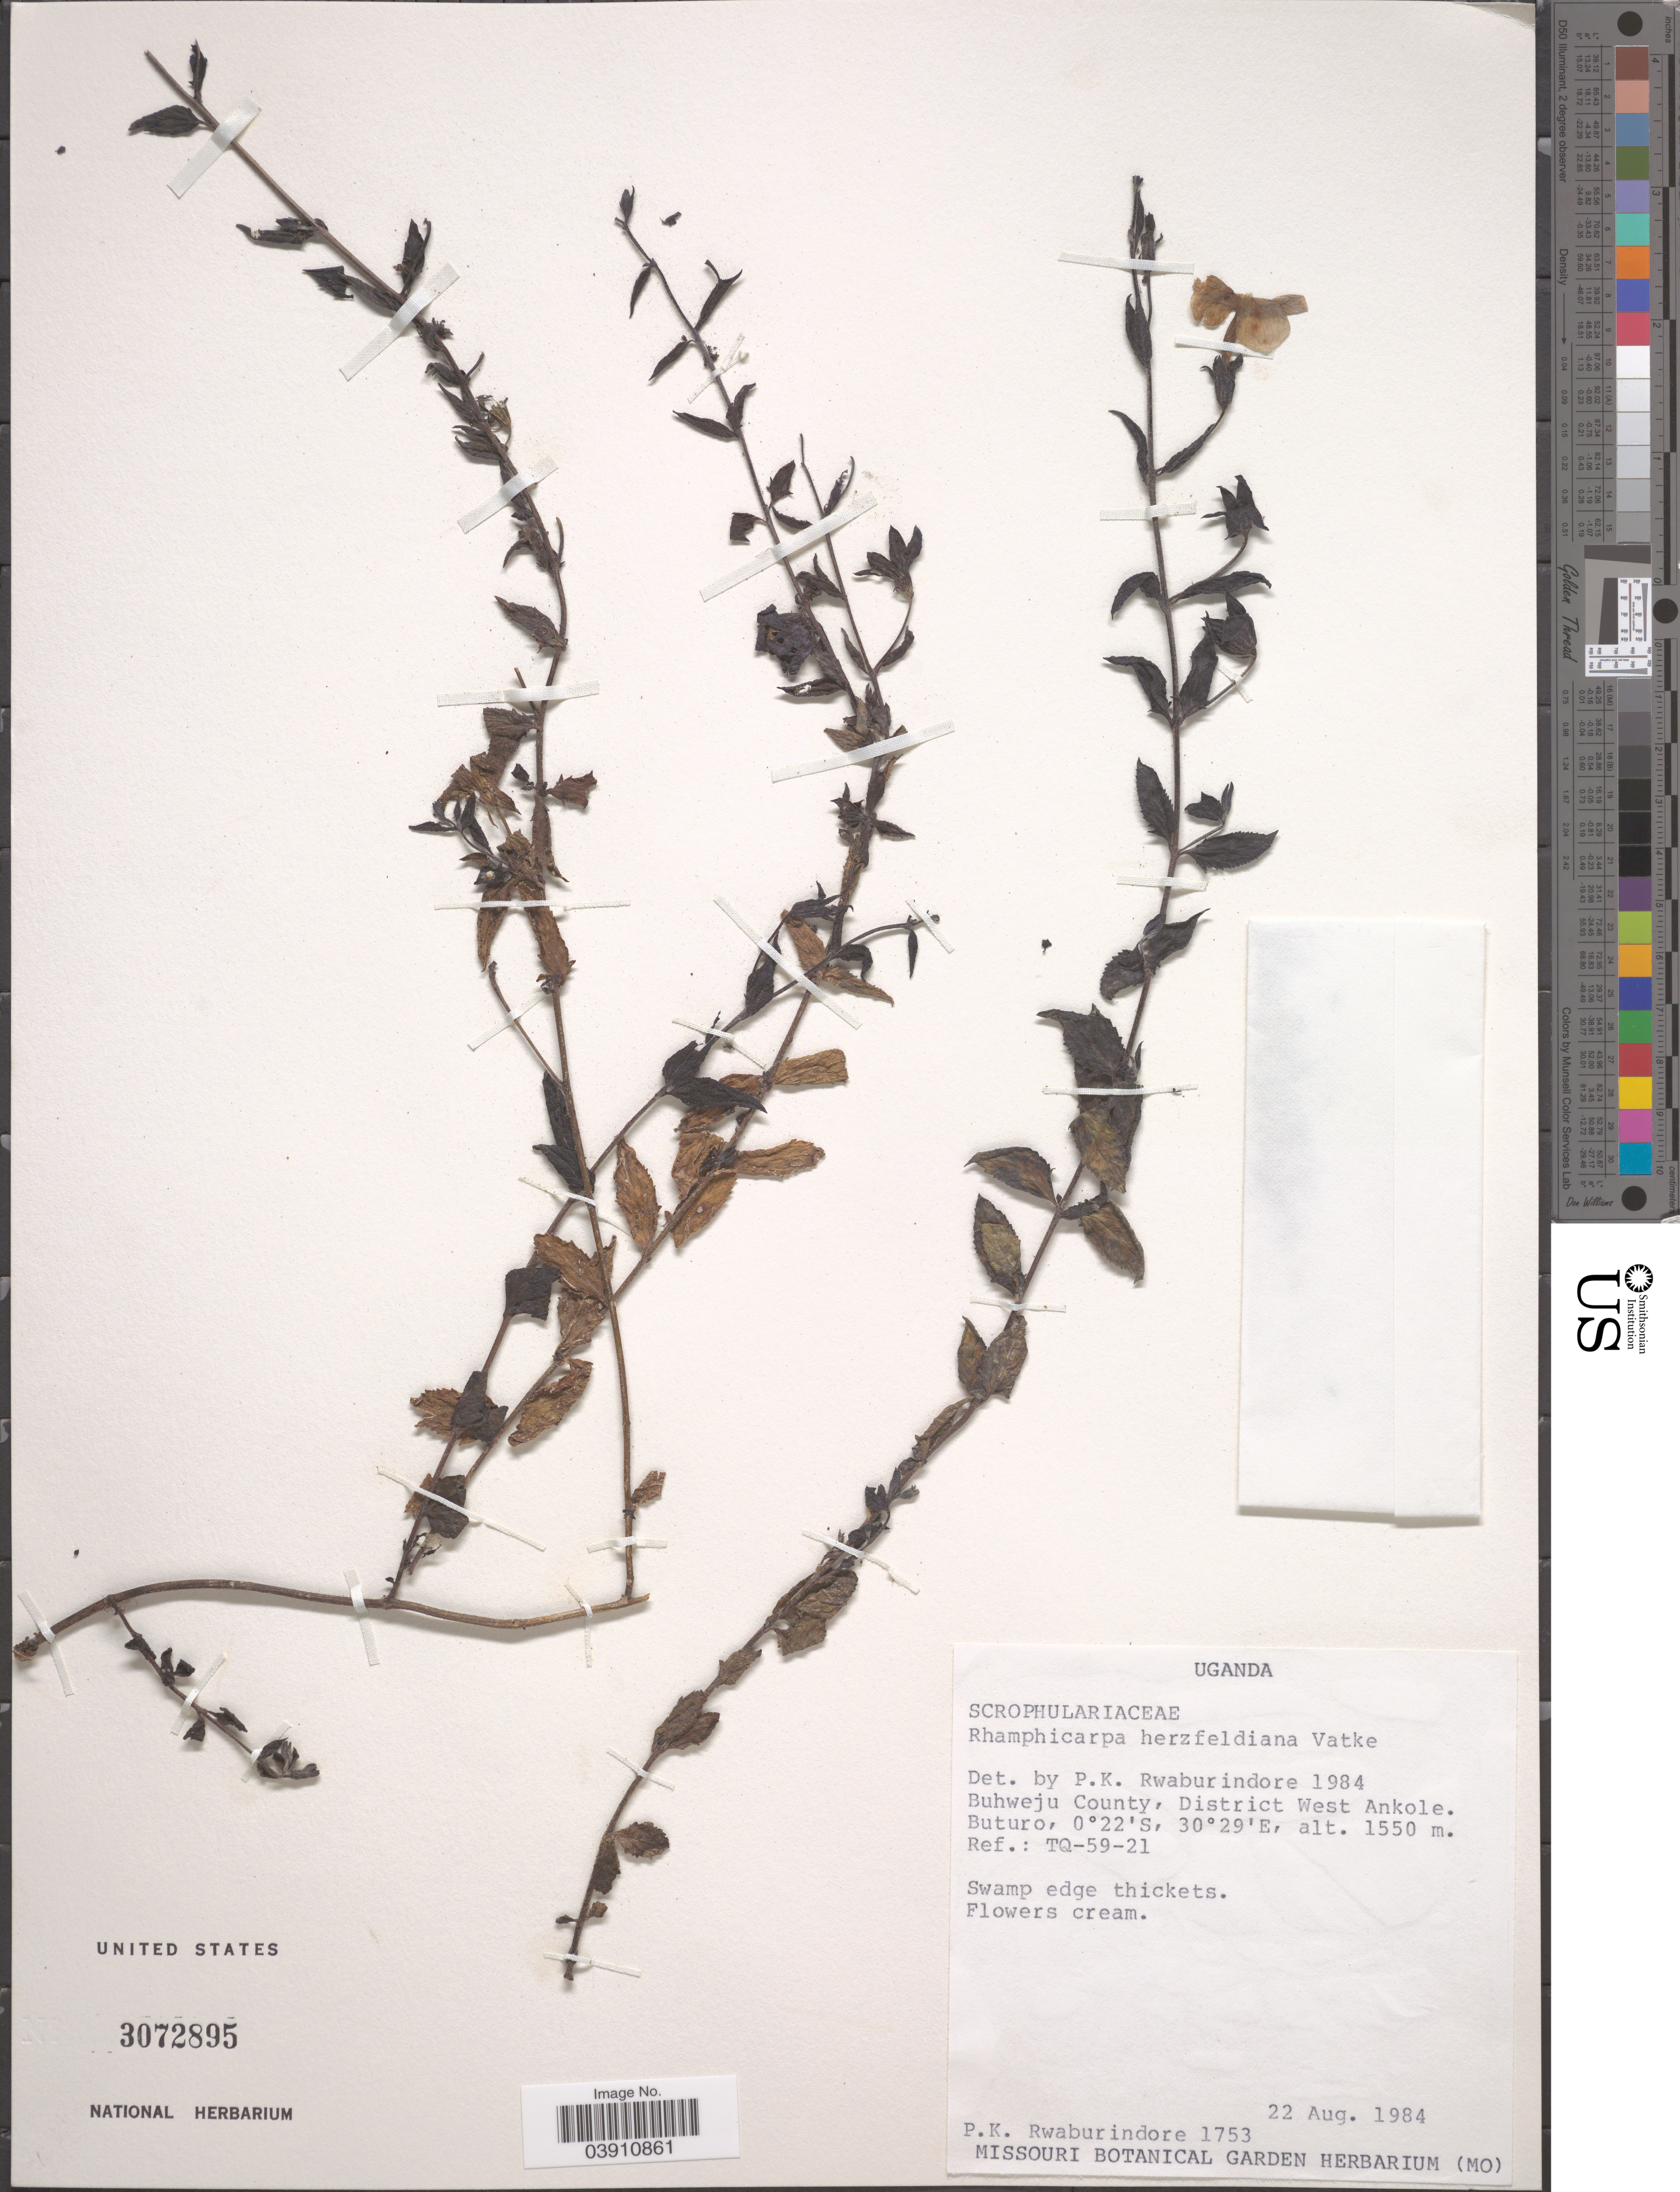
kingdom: Plantae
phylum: Tracheophyta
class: Magnoliopsida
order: Lamiales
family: Orobanchaceae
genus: Cycnium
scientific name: Cycnium herzfeldianum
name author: (Vatke) Engl.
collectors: P. Rwaburindore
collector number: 1753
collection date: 1984-08-22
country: Uganda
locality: Buhweju County, District West Ankole. Buturo. Ref.: TQ-59-21.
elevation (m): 1550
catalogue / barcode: US 3072895